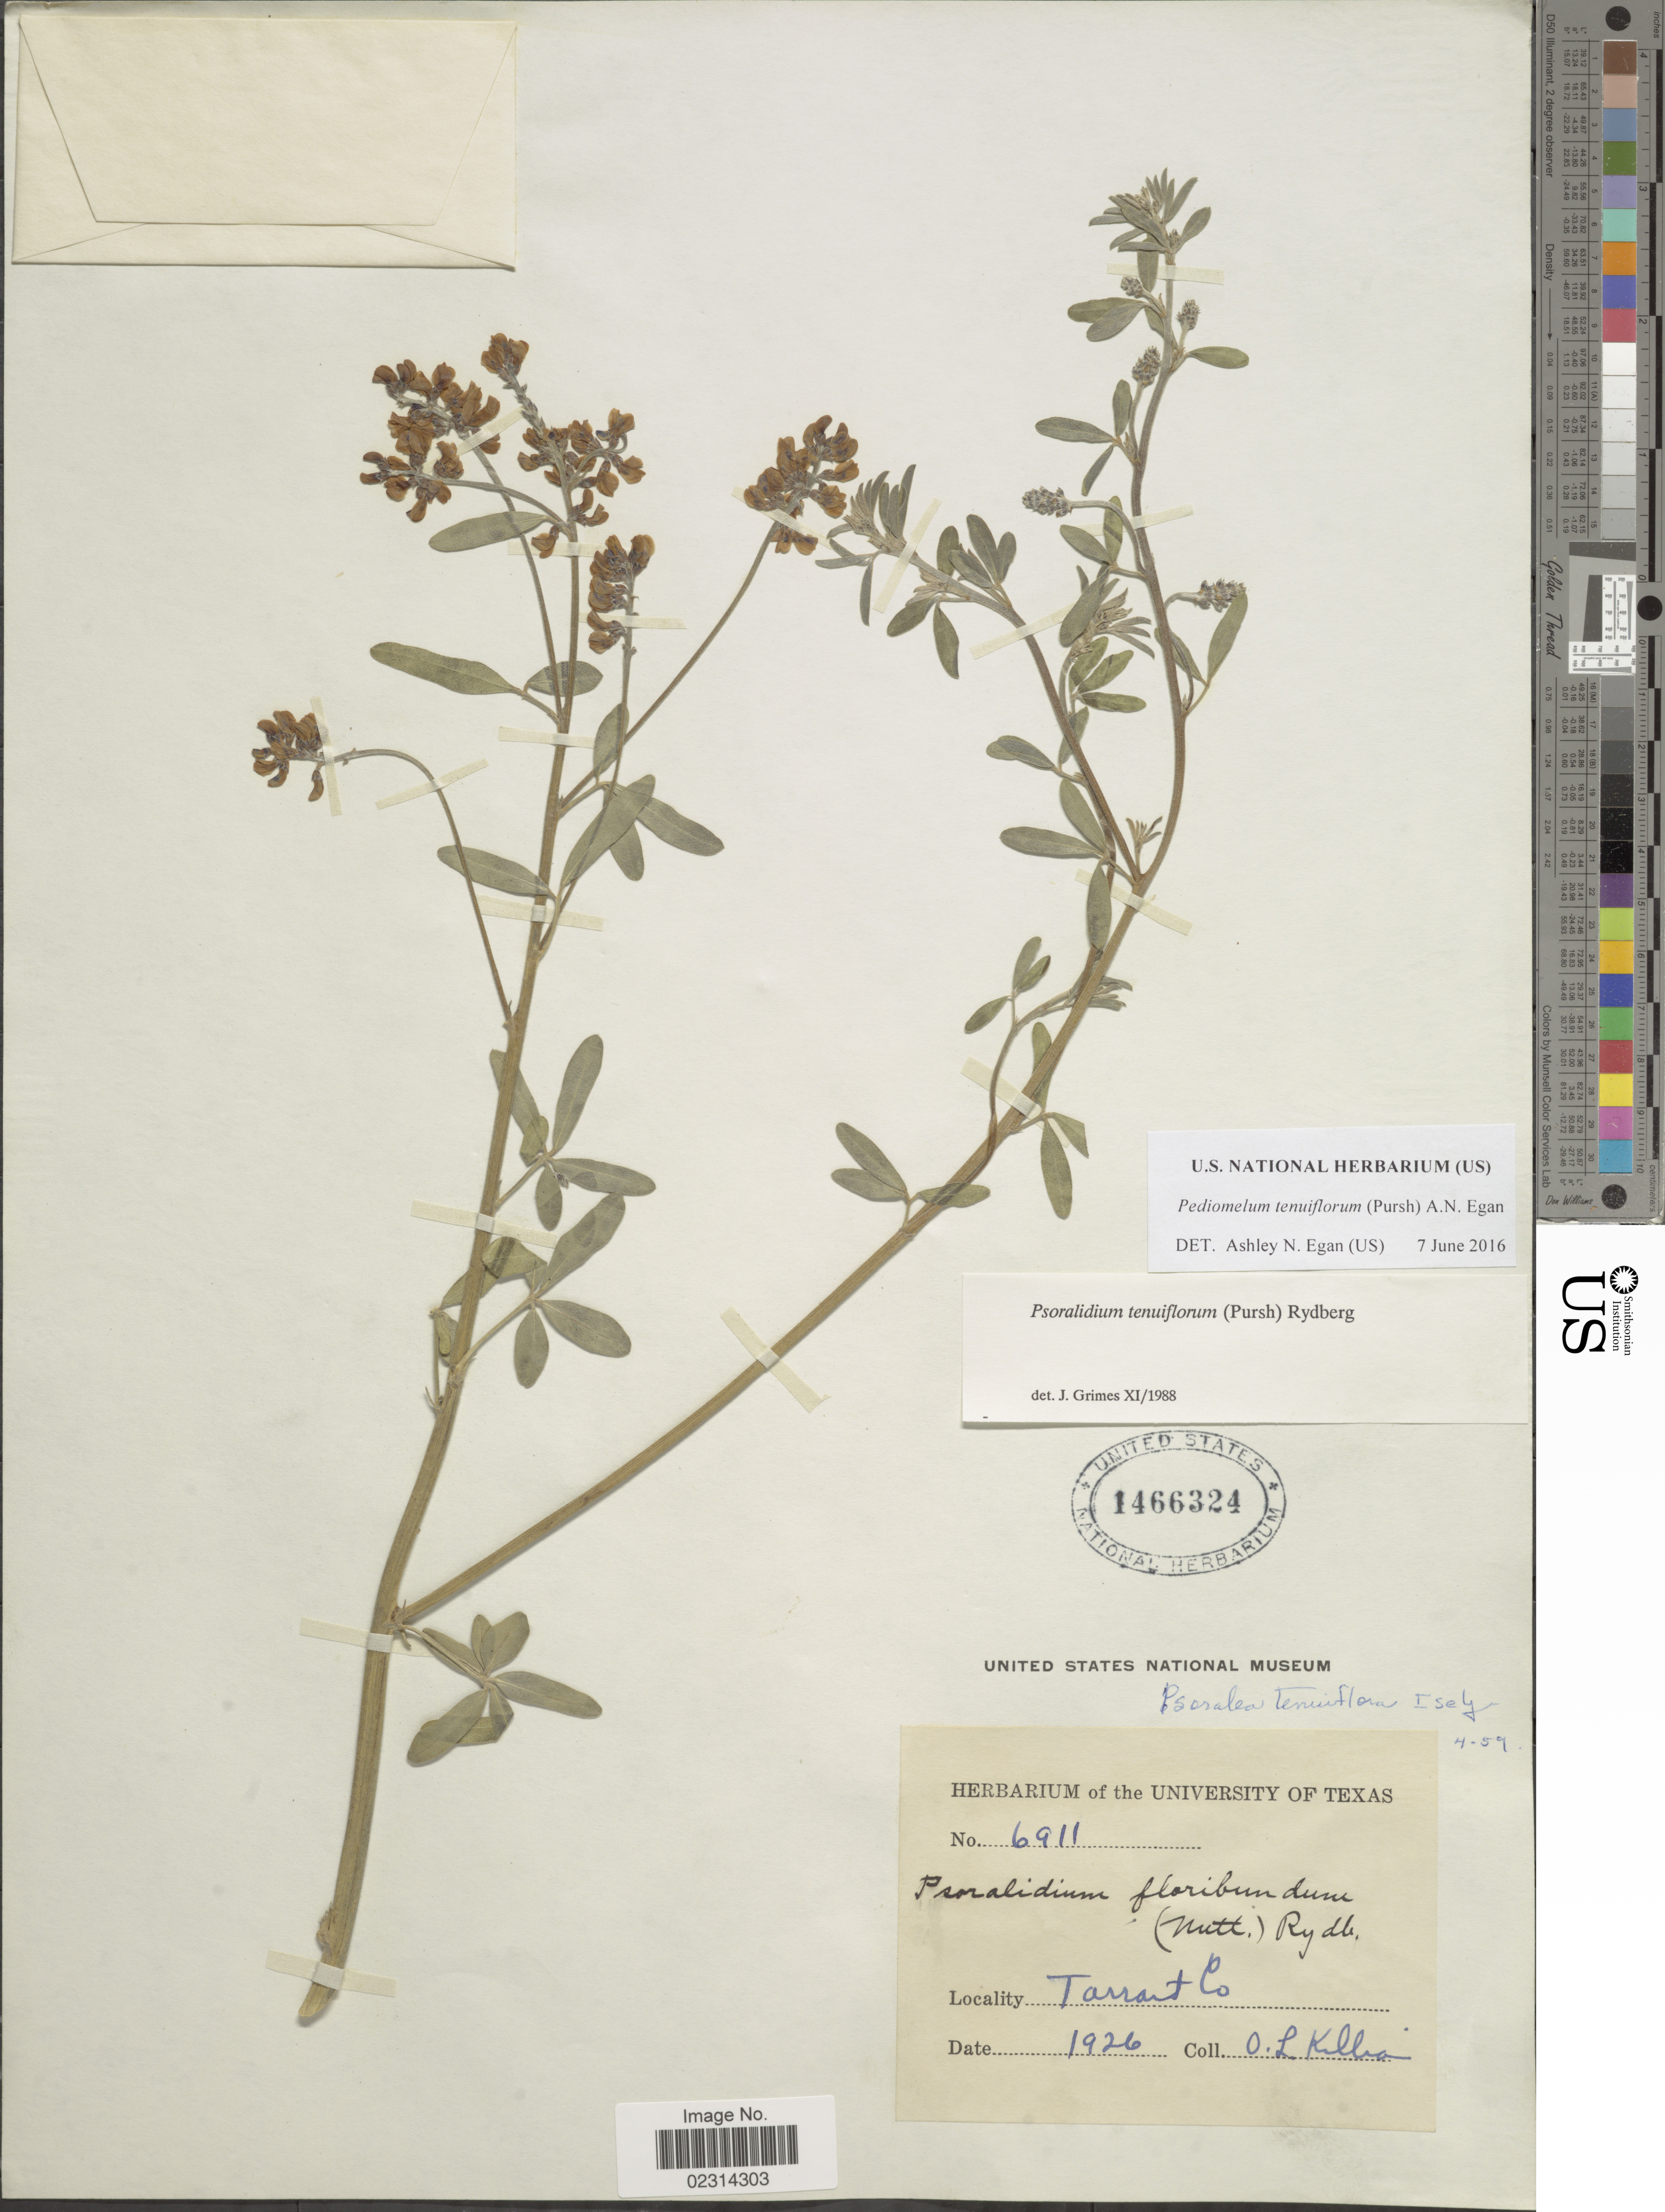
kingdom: Plantae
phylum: Tracheophyta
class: Magnoliopsida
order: Fabales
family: Fabaceae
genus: Psoralidium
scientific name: Psoralidium tenuiflorum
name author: (Pursh) Rydb.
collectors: O. Killian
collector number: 6911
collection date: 1926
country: United States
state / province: Texas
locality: Tarrant Co.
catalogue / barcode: US 1466324